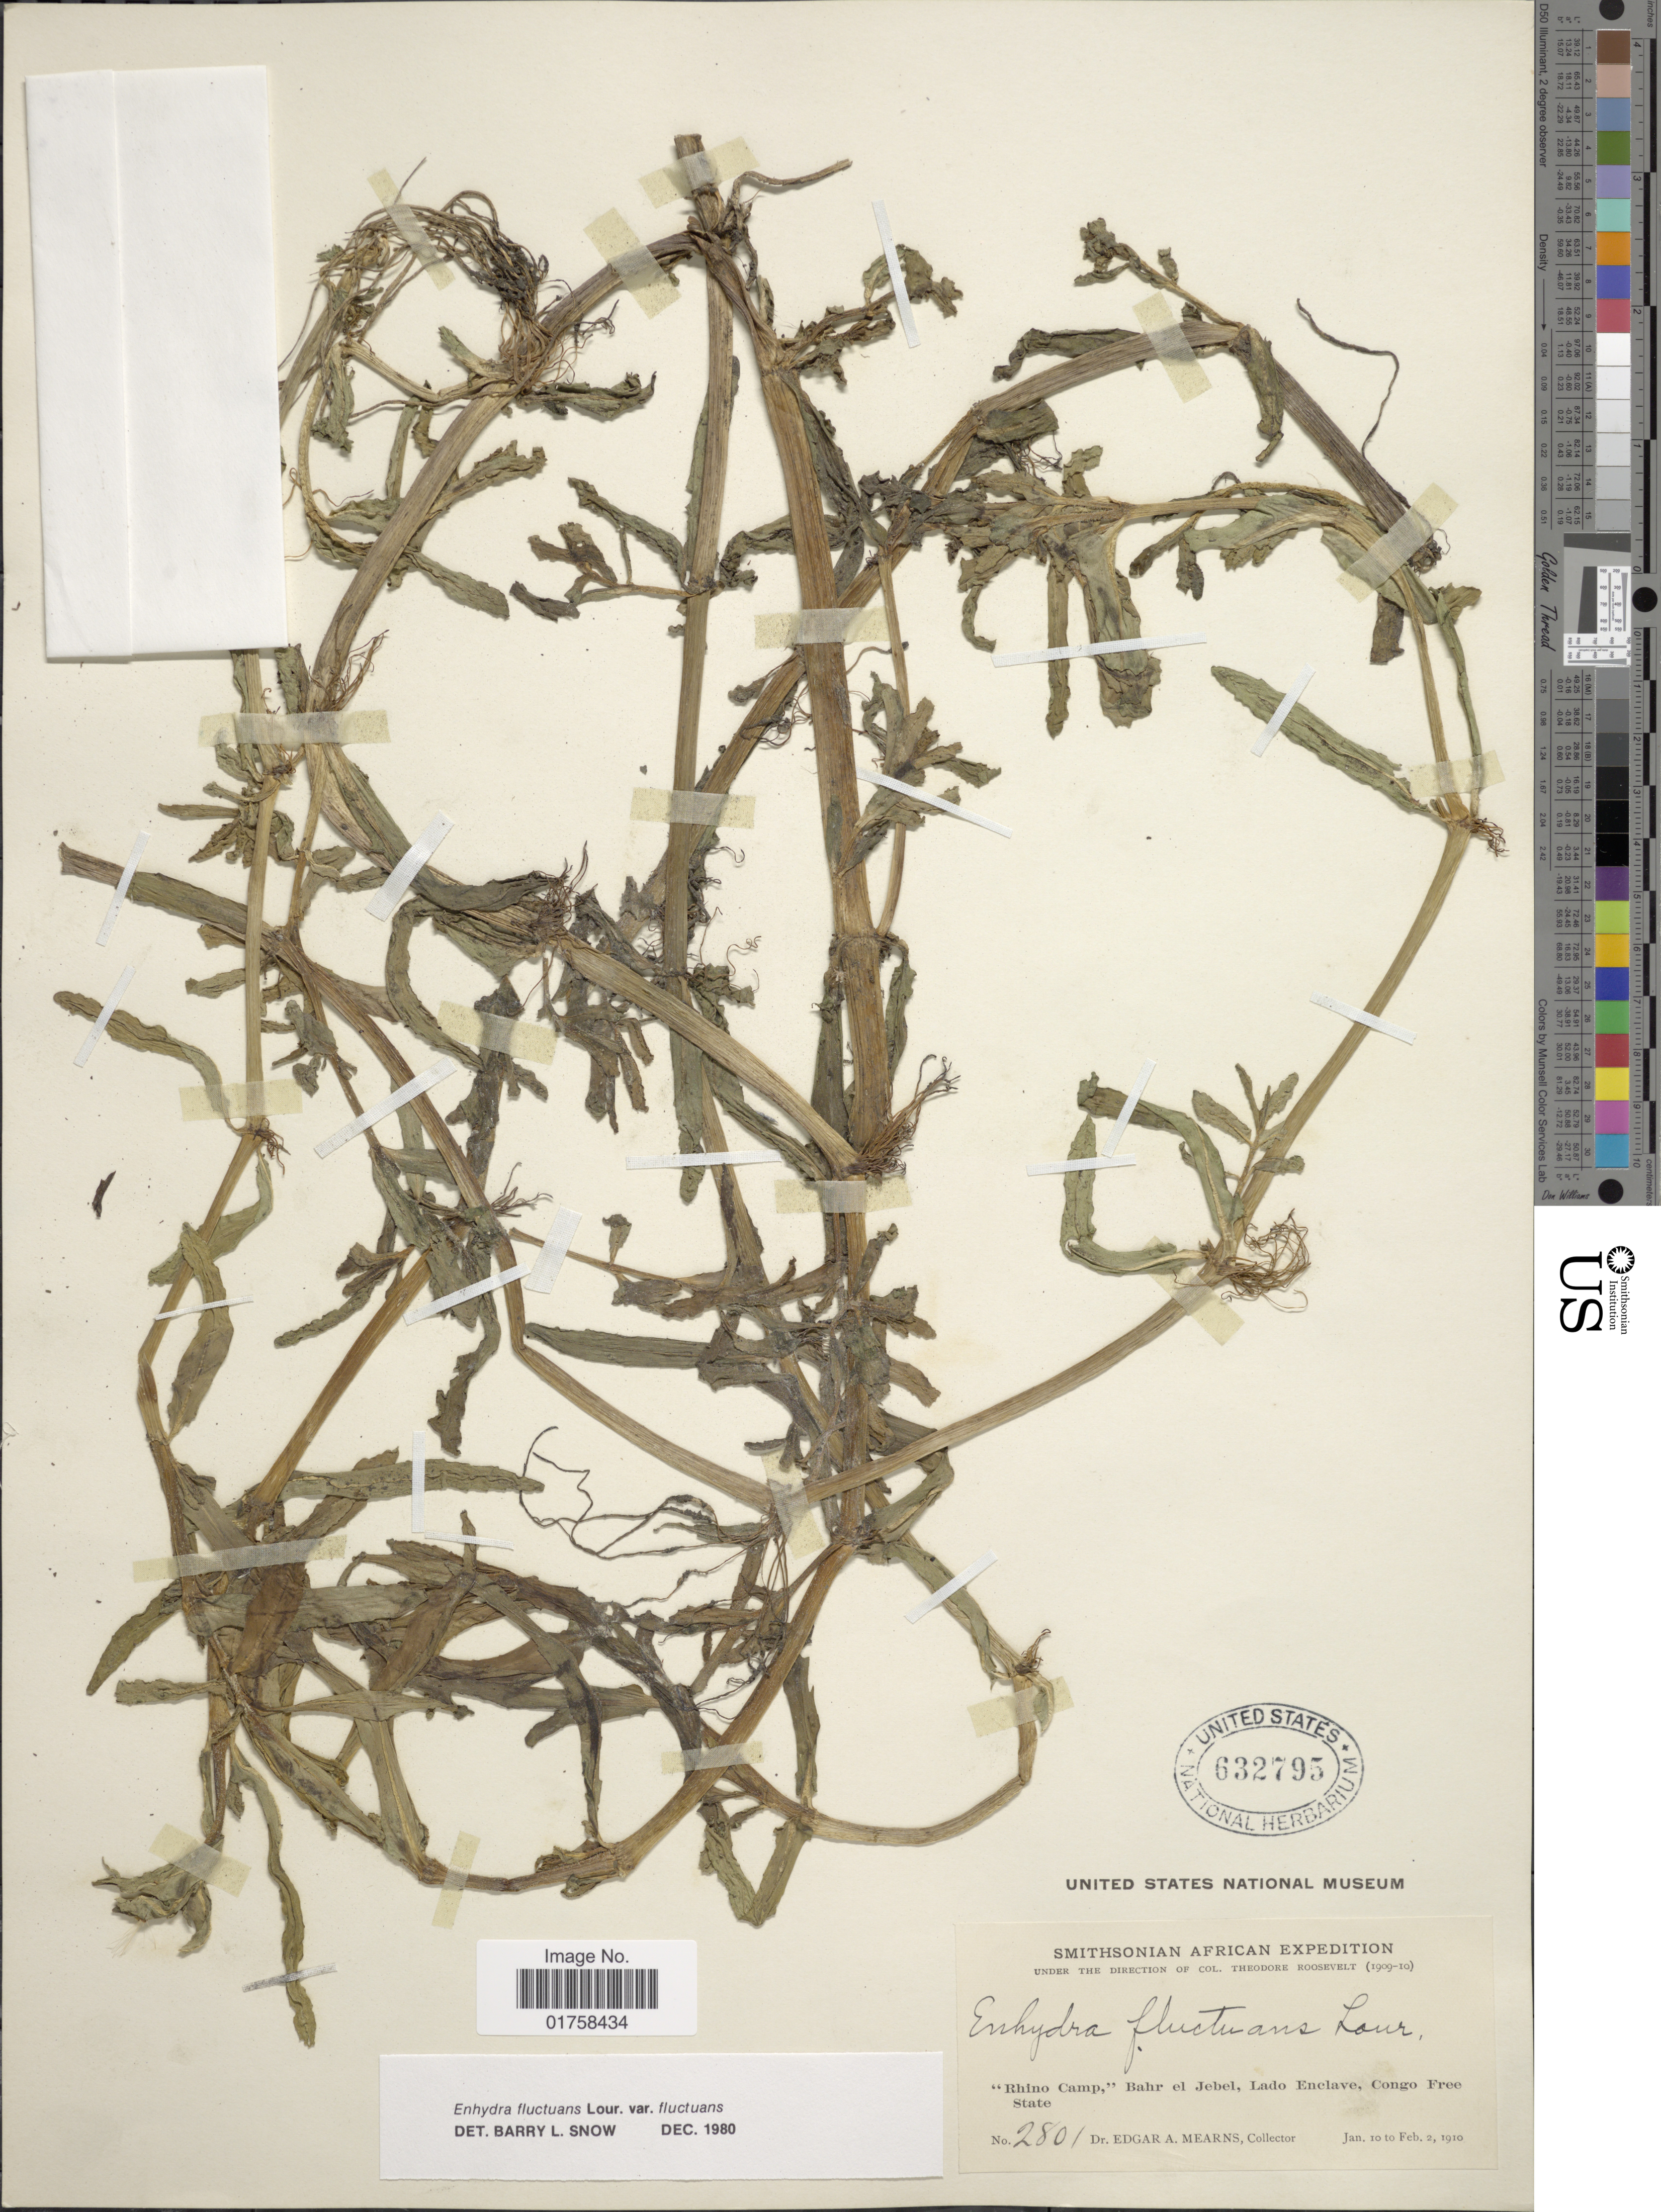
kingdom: Plantae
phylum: Tracheophyta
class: Magnoliopsida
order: Asterales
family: Asteraceae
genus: Enhydra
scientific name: Enhydra fluctuans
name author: Lour.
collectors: E. A. Mearns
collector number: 2801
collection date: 1910-01-10/1910-02-02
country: South Sudan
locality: Rhino Camp,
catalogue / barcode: US 632795